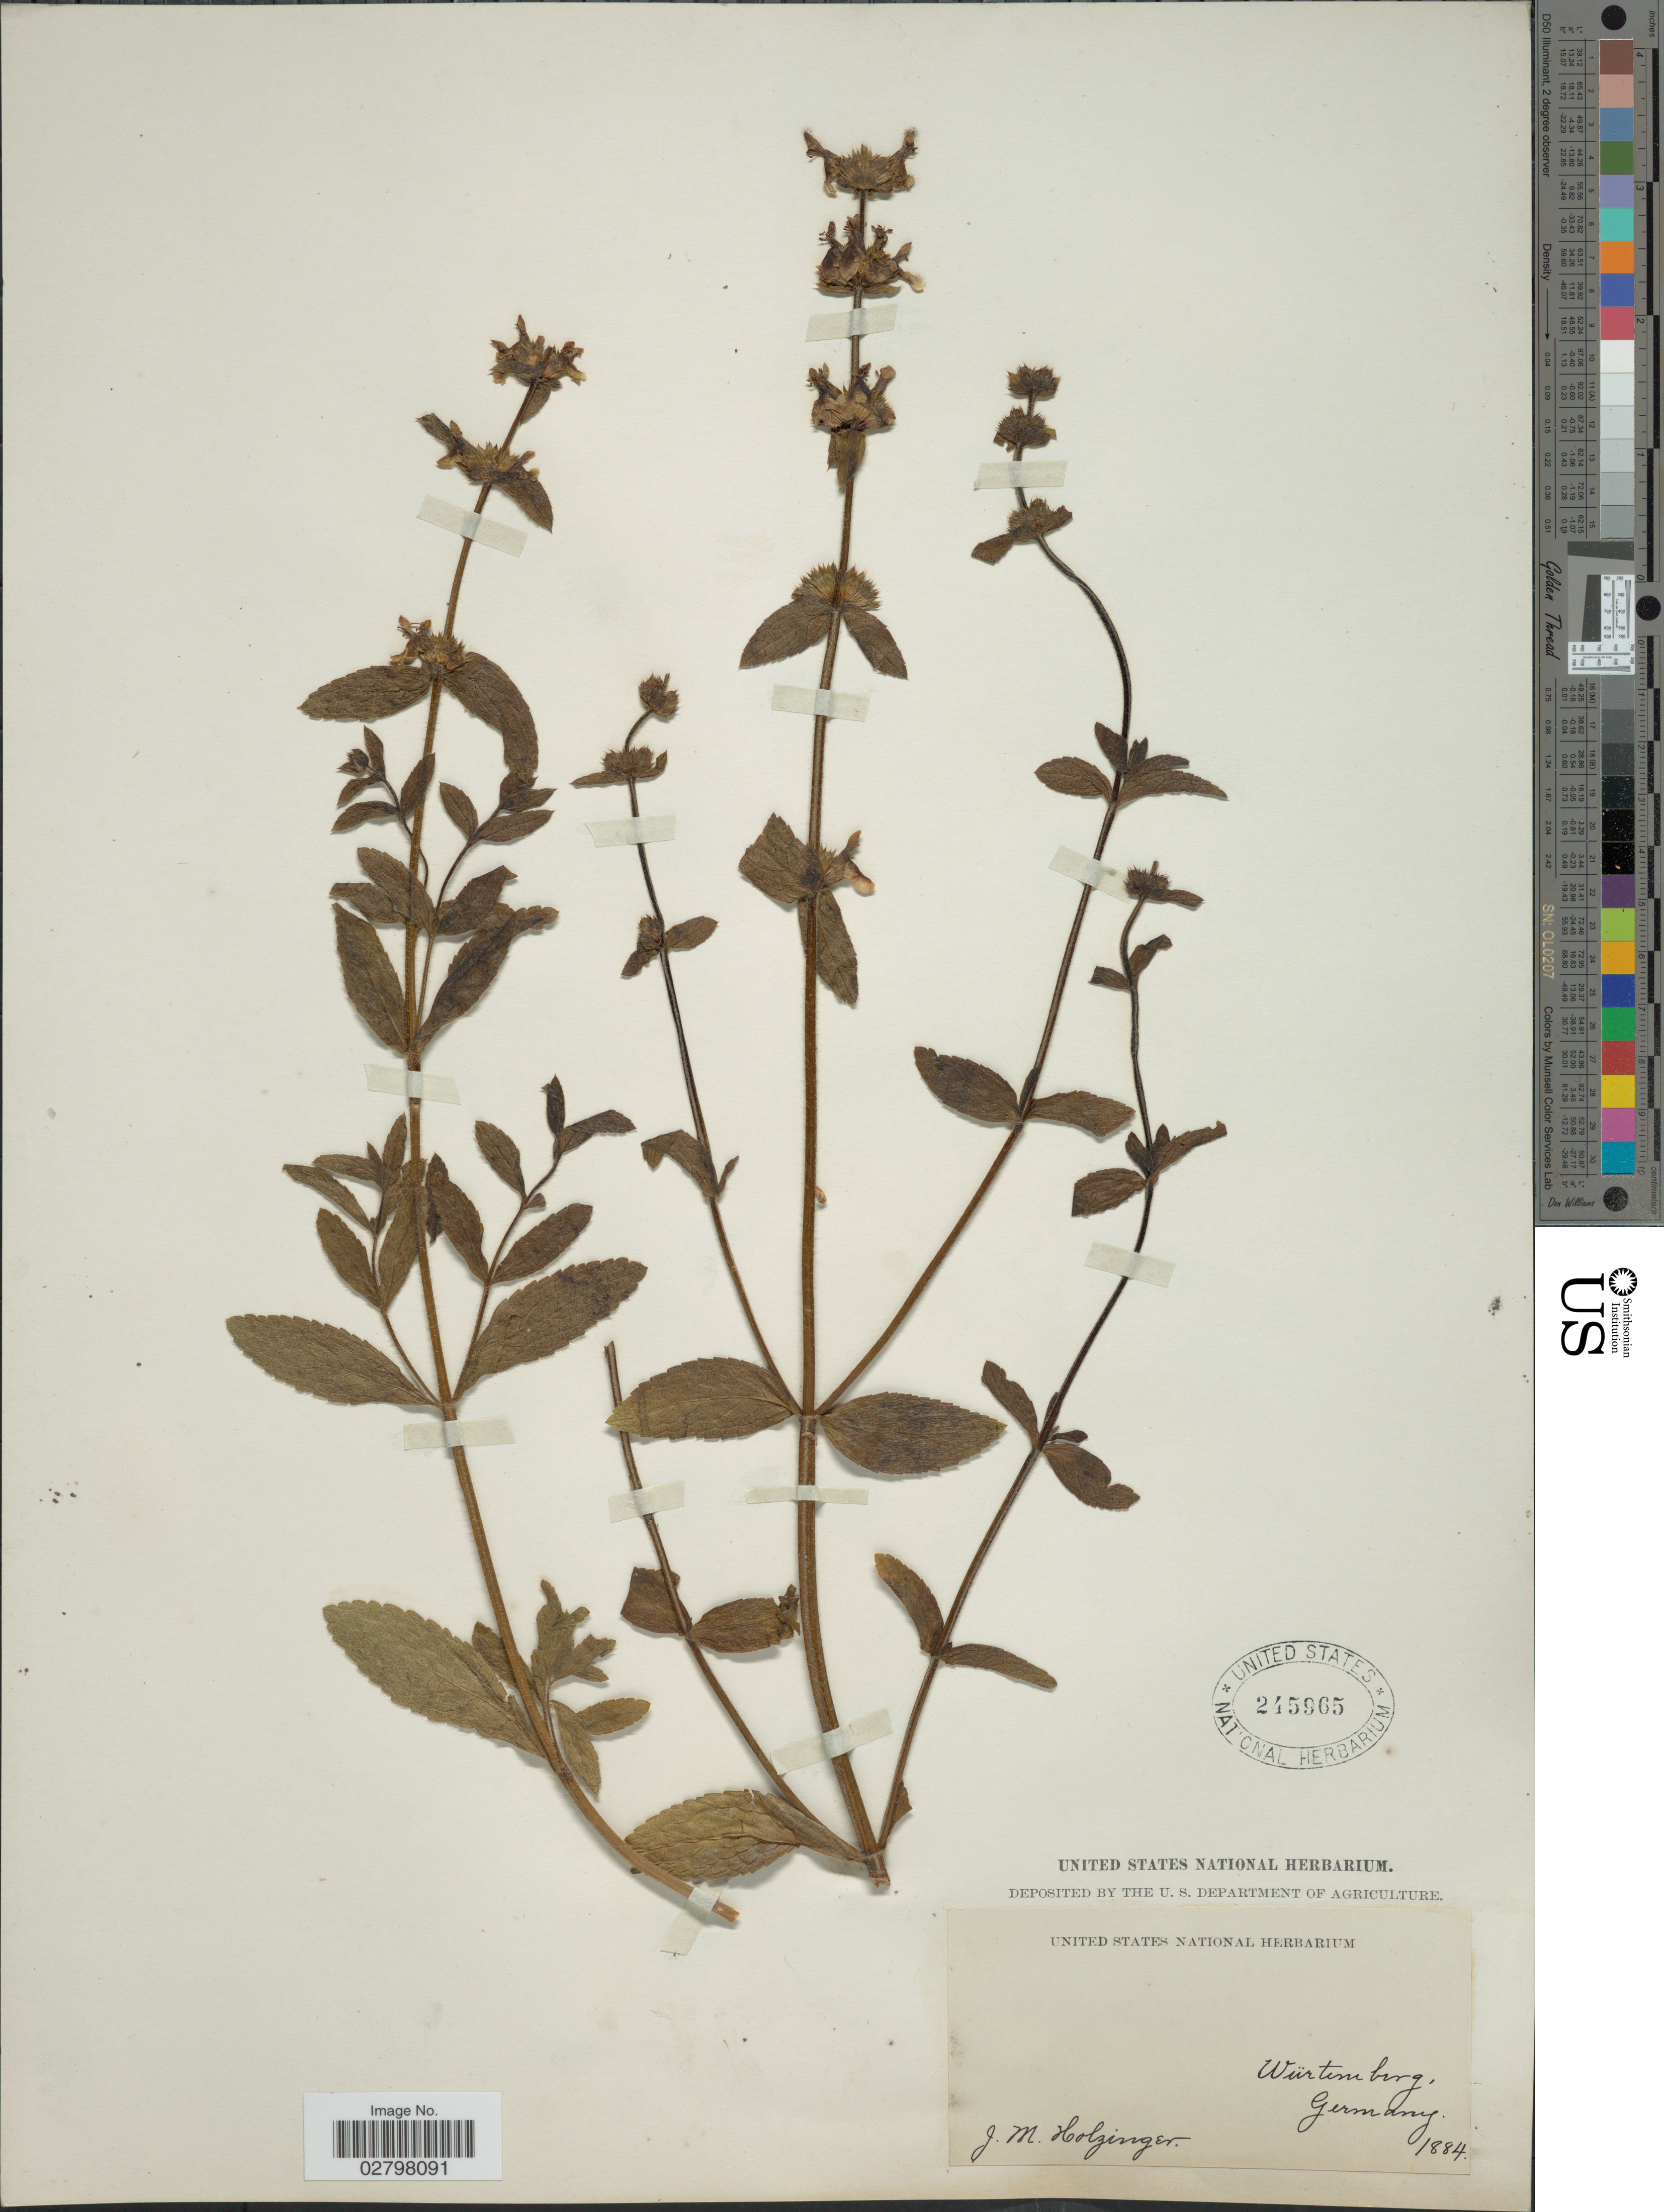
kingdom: Plantae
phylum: Tracheophyta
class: Magnoliopsida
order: Lamiales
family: Lamiaceae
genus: Stachys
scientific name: Stachys sp.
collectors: J. M. Holzinger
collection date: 1884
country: Germany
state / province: Baden-Württemberg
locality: Würtemberg.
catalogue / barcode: US 245965